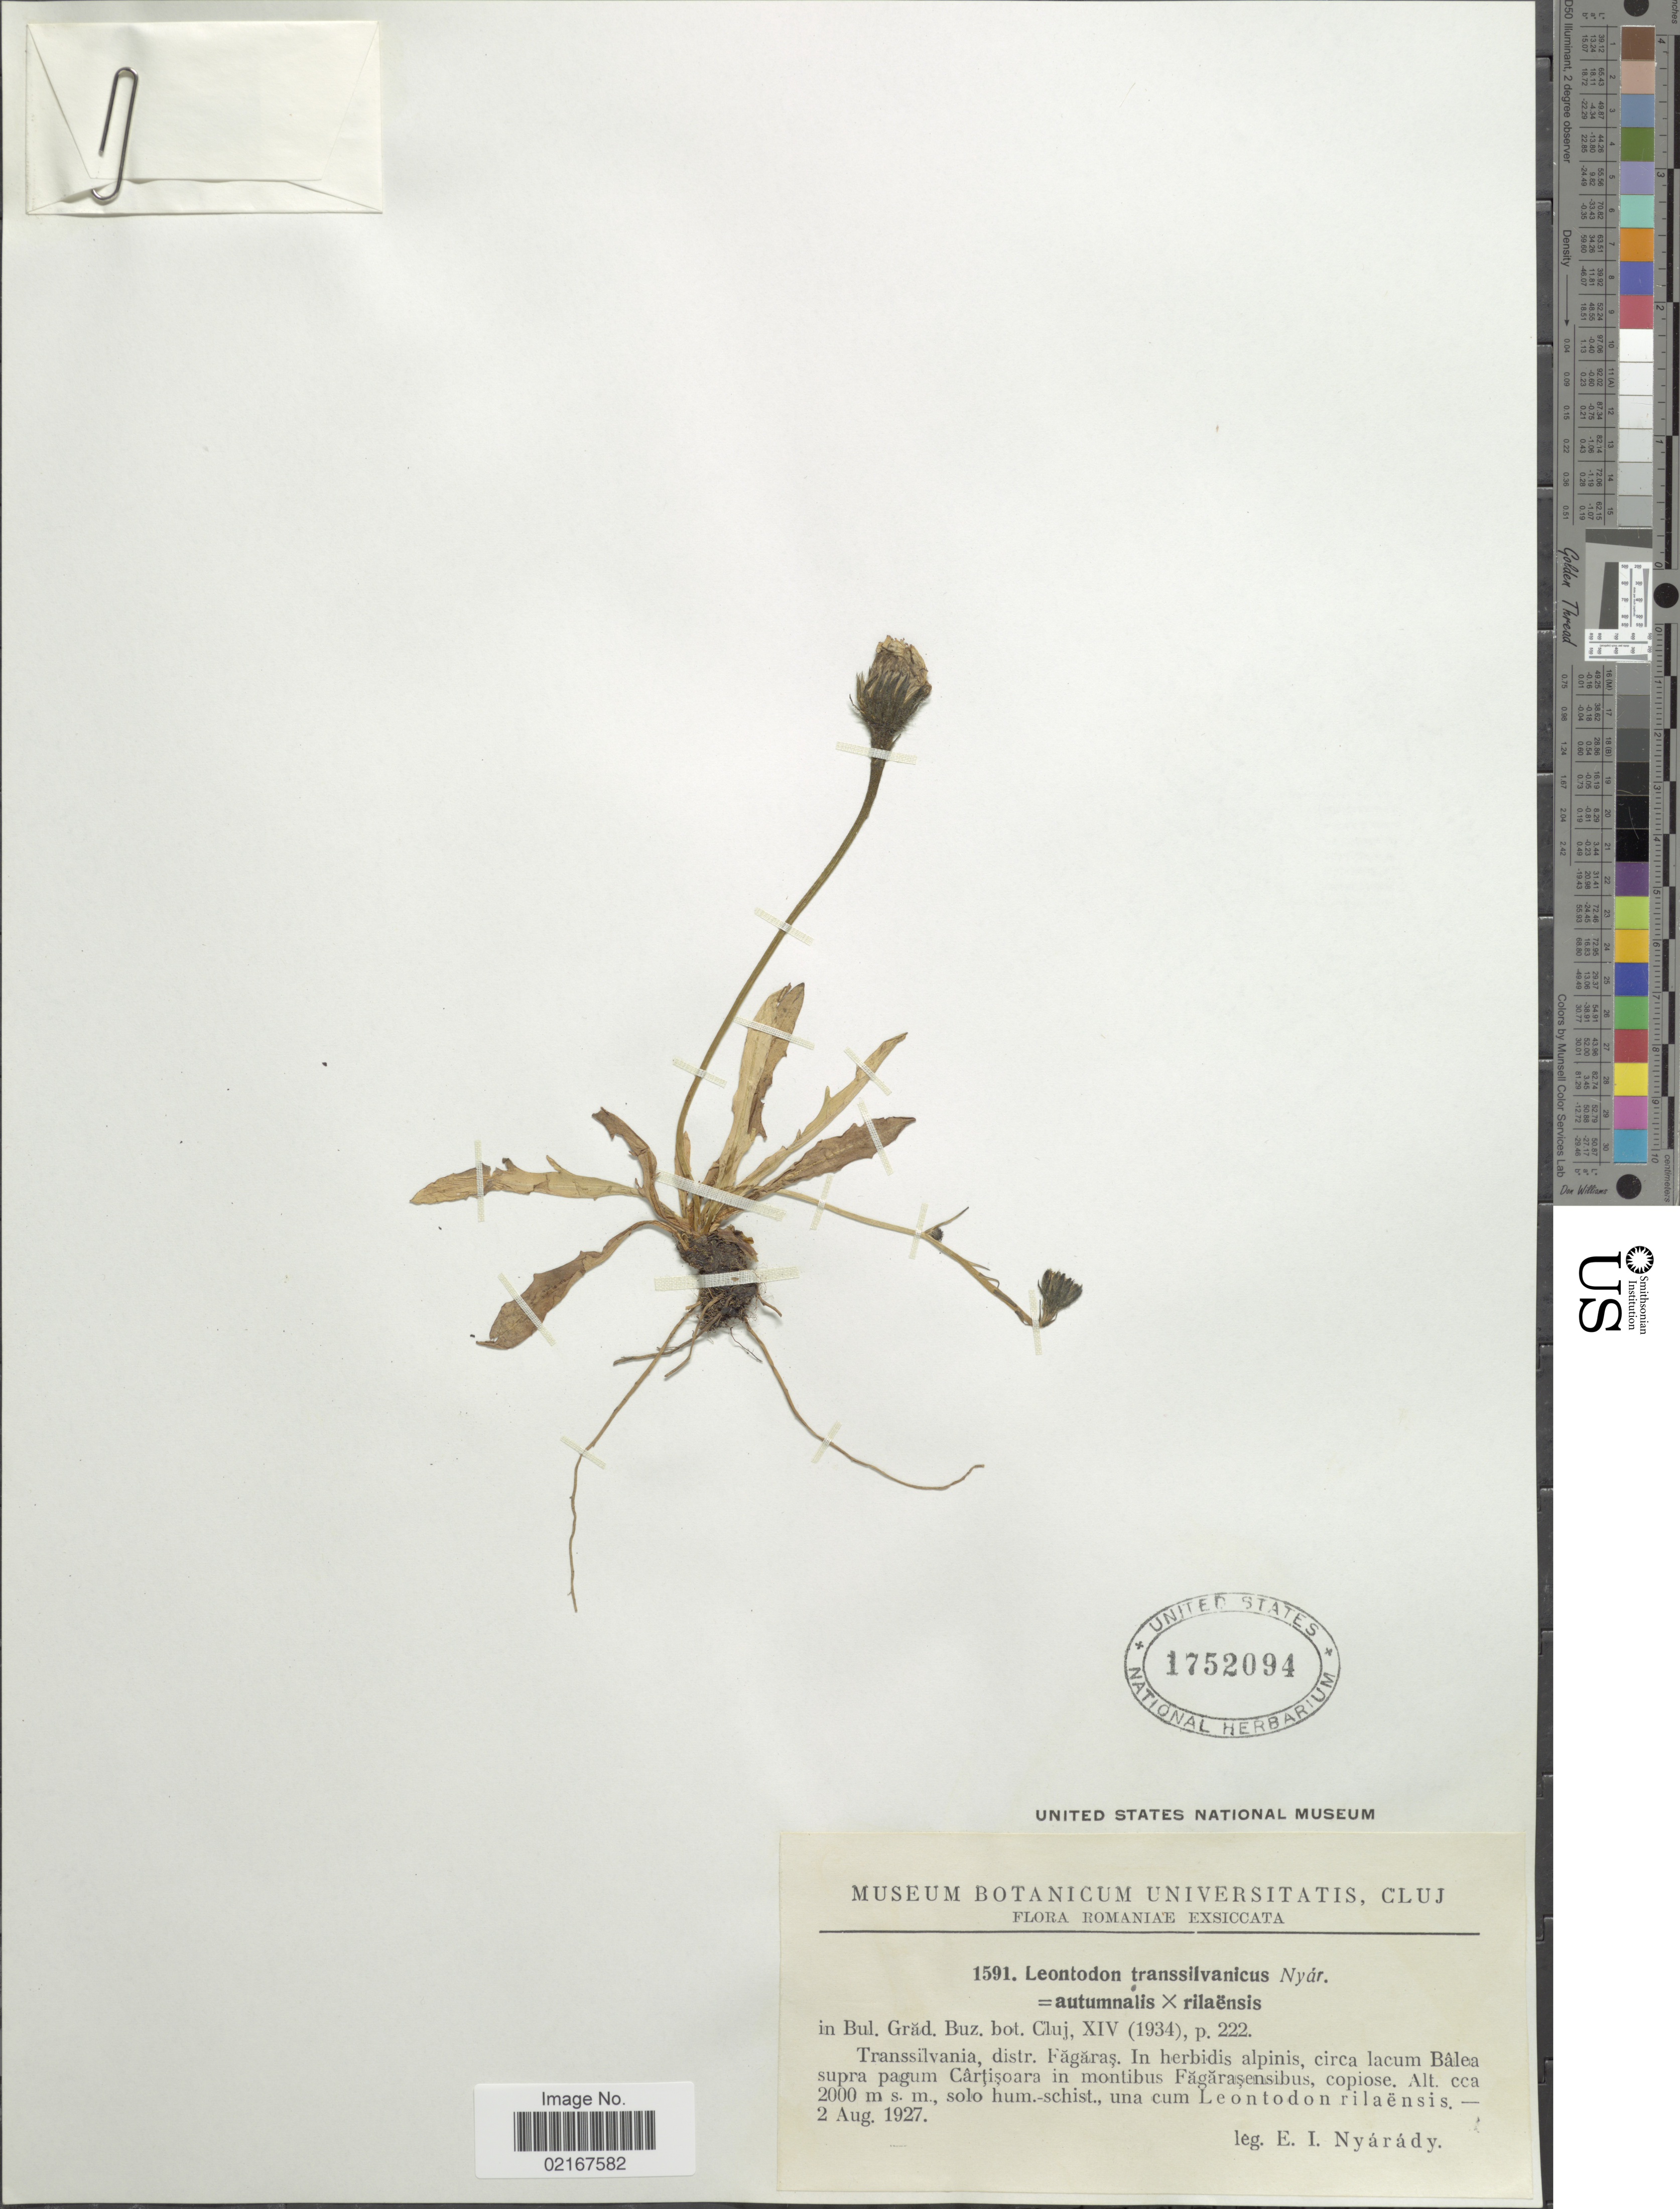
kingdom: Plantae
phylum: Tracheophyta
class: Magnoliopsida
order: Asterales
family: Asteraceae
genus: Leontodon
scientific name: Leontodon x transsilvanicus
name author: Nyár.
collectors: E. Nyárády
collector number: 1591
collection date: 1927-08-02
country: Romania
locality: Transsilvania, distr. Fagaras, crica lacum Balea supra pagum Cartisoara, in montibus Fagarasensibus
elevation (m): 2000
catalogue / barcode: US 1752094